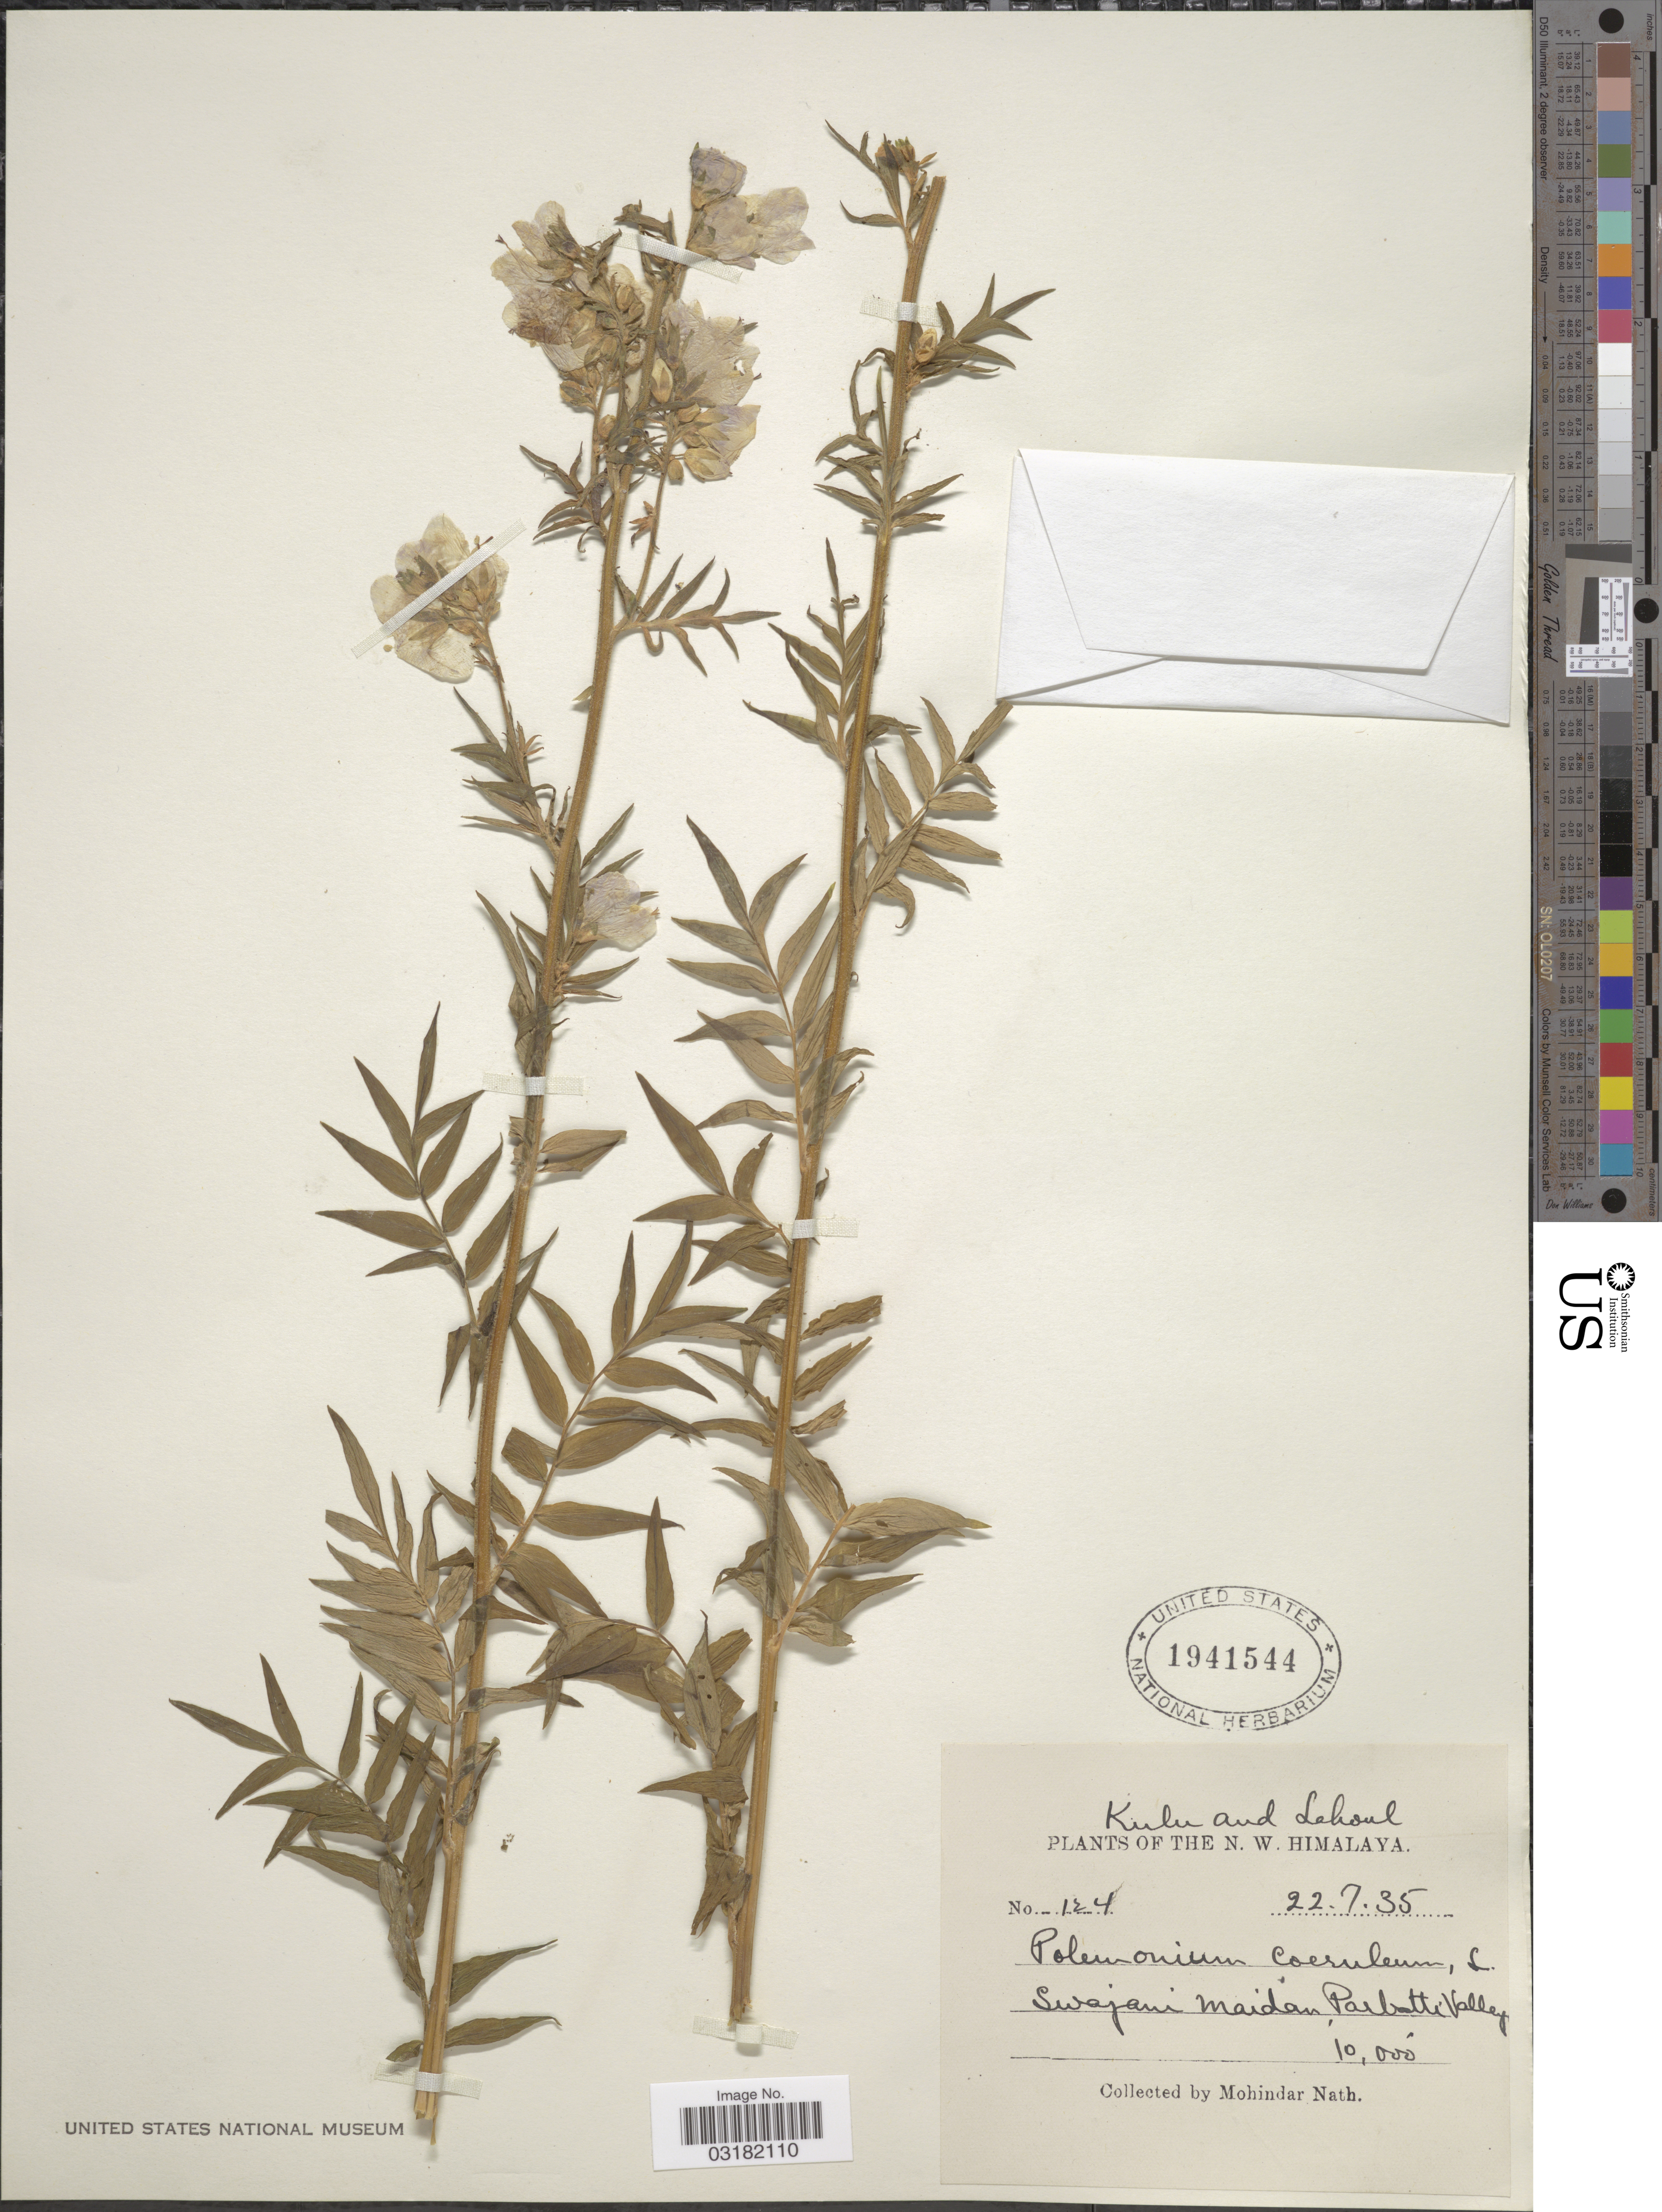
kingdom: Plantae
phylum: Tracheophyta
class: Magnoliopsida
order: Ericales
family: Polemoniaceae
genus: Polemonium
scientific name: Polemonium caeruleum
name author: L.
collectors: M. Nath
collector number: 124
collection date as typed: Transcribed d/m/y: 22/7/35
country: India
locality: Kulu and Lahoul. The N.W. Himalaya. Swajani Maidan, Parbatti Valley.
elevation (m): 3048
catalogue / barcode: US 1941544